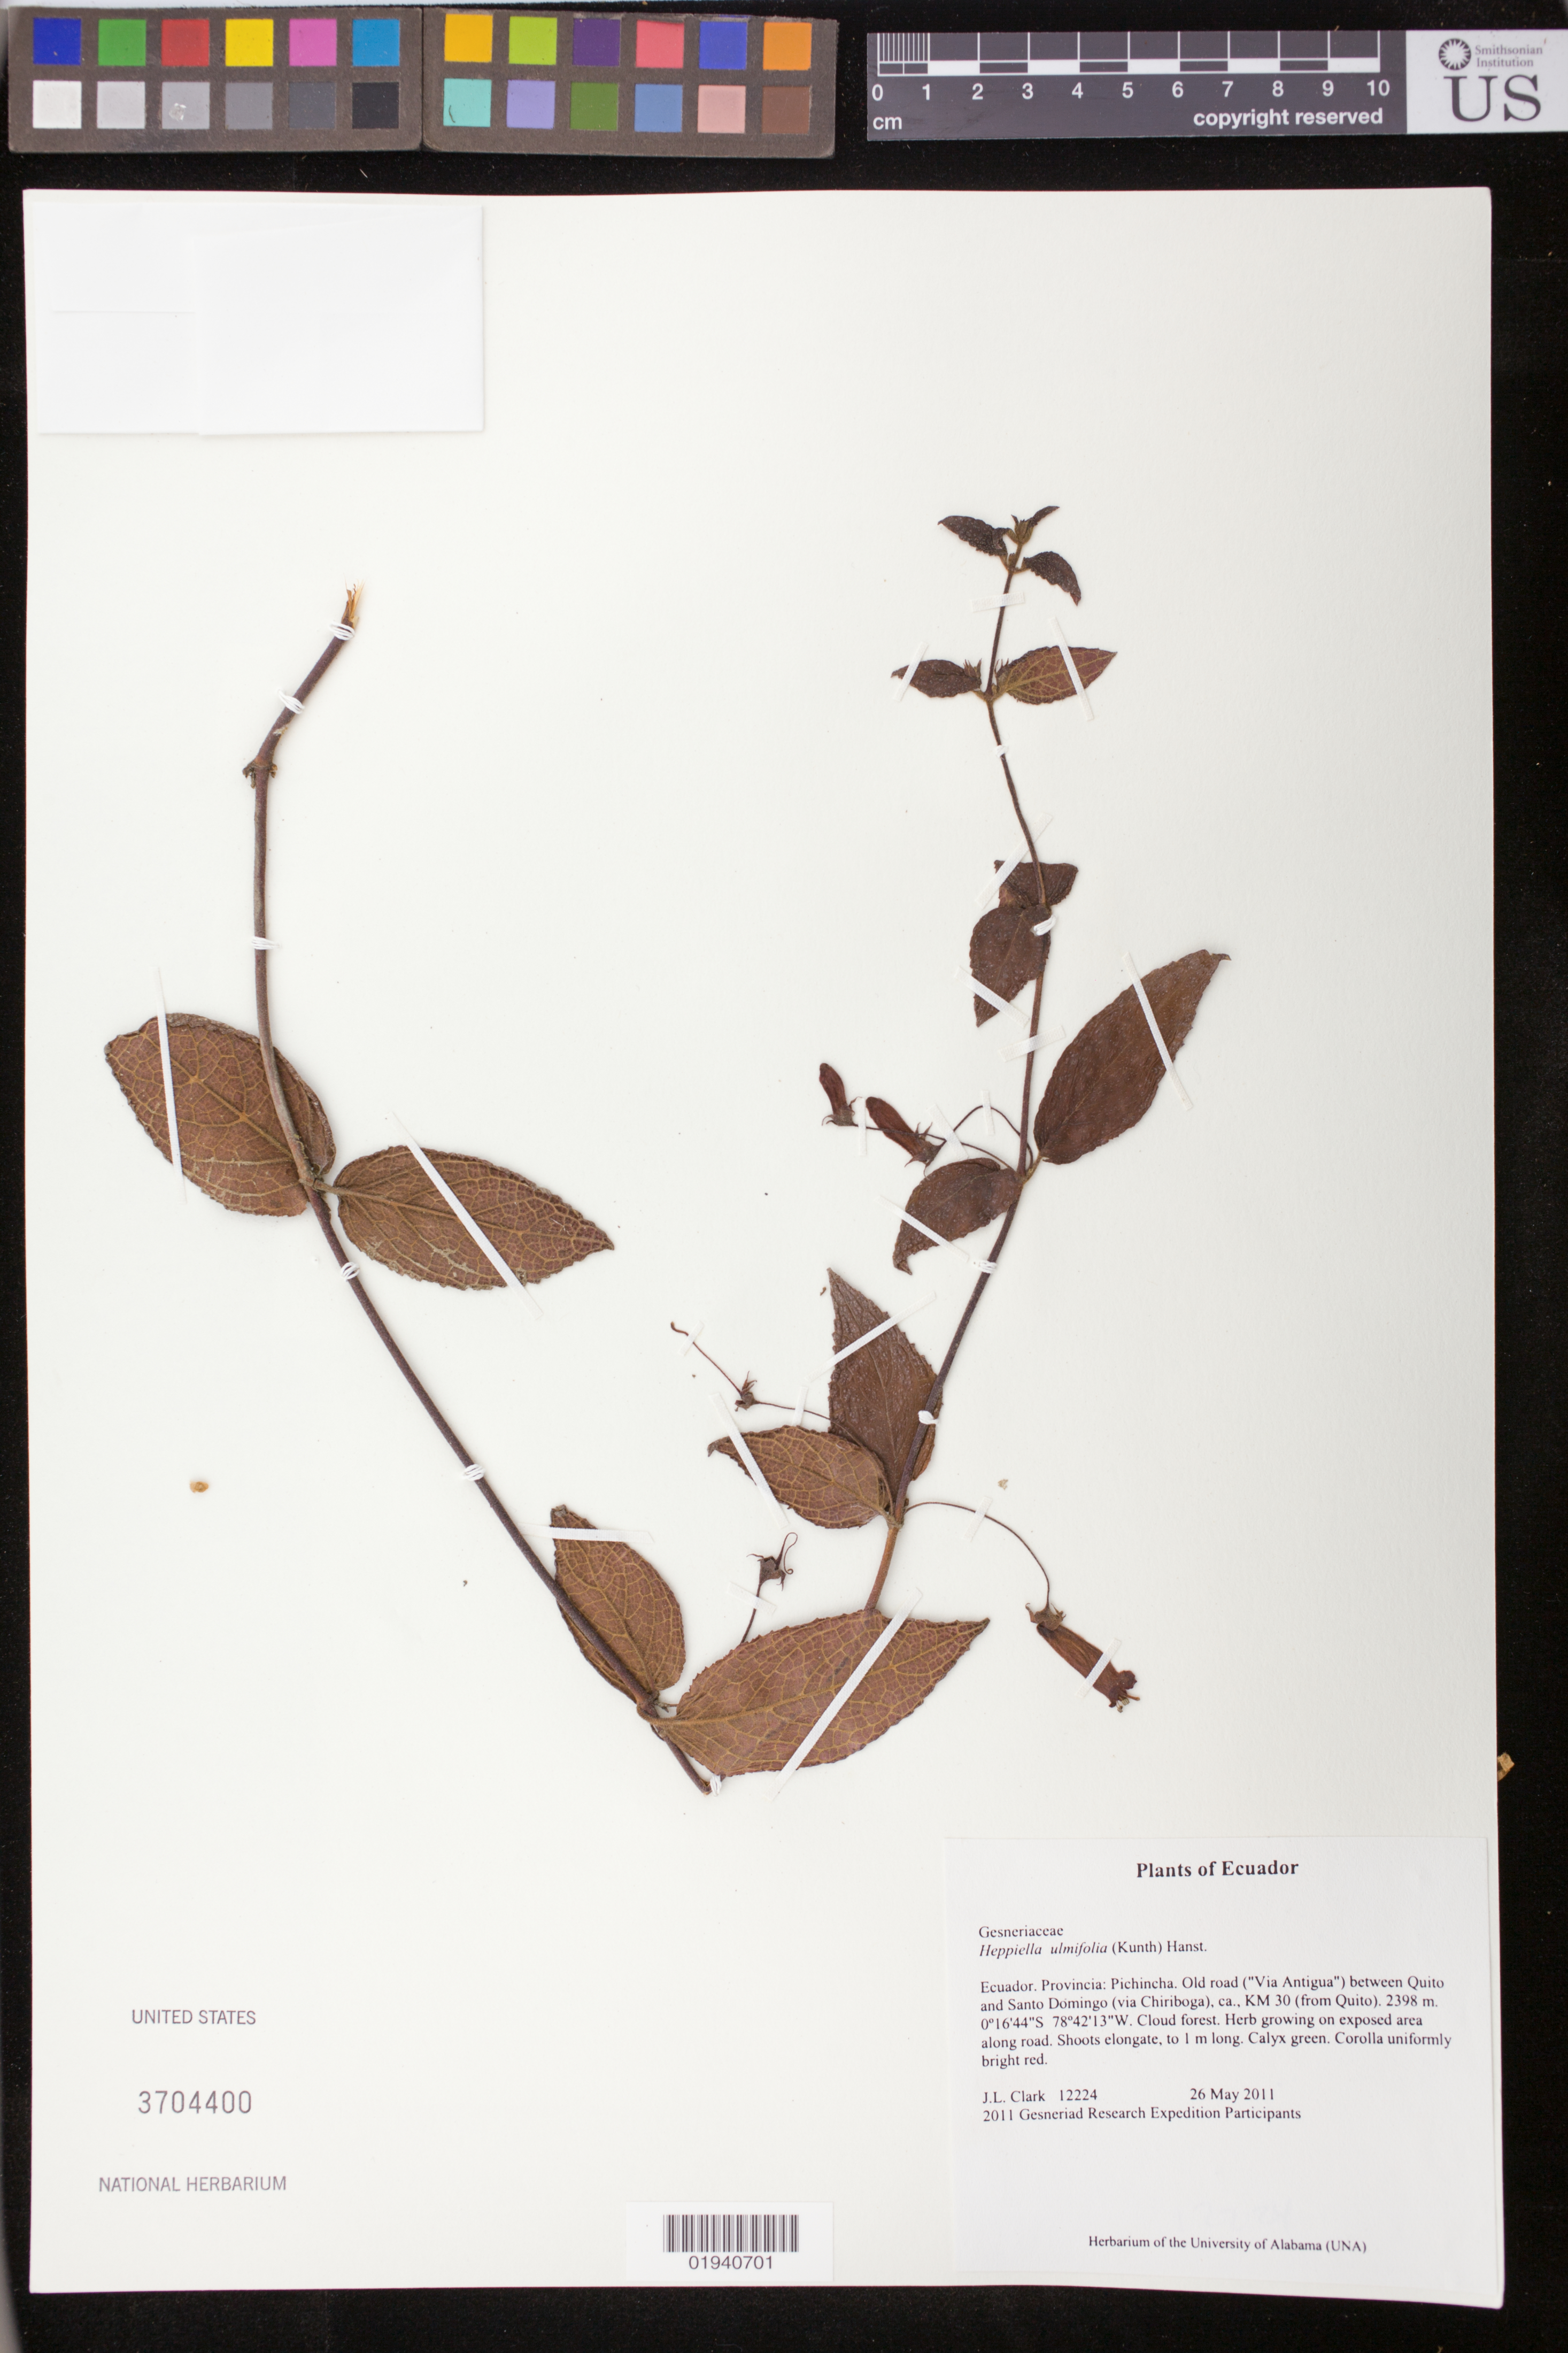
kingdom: Plantae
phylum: Tracheophyta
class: Magnoliopsida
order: Lamiales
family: Gesneriaceae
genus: Heppiella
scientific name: Heppiella ulmifolia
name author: (Kunth) Hanst.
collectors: J. L. Clark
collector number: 12224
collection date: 2011-05-26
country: Ecuador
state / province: Pichincha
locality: Ecuador. Provincia: Pichincha. Old road ("Via Antigua") between Quito and Santo Domingo (via Chiriboga), ca. KM 30 (from Quito).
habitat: Cloud forest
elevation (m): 2398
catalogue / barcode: US 3704400